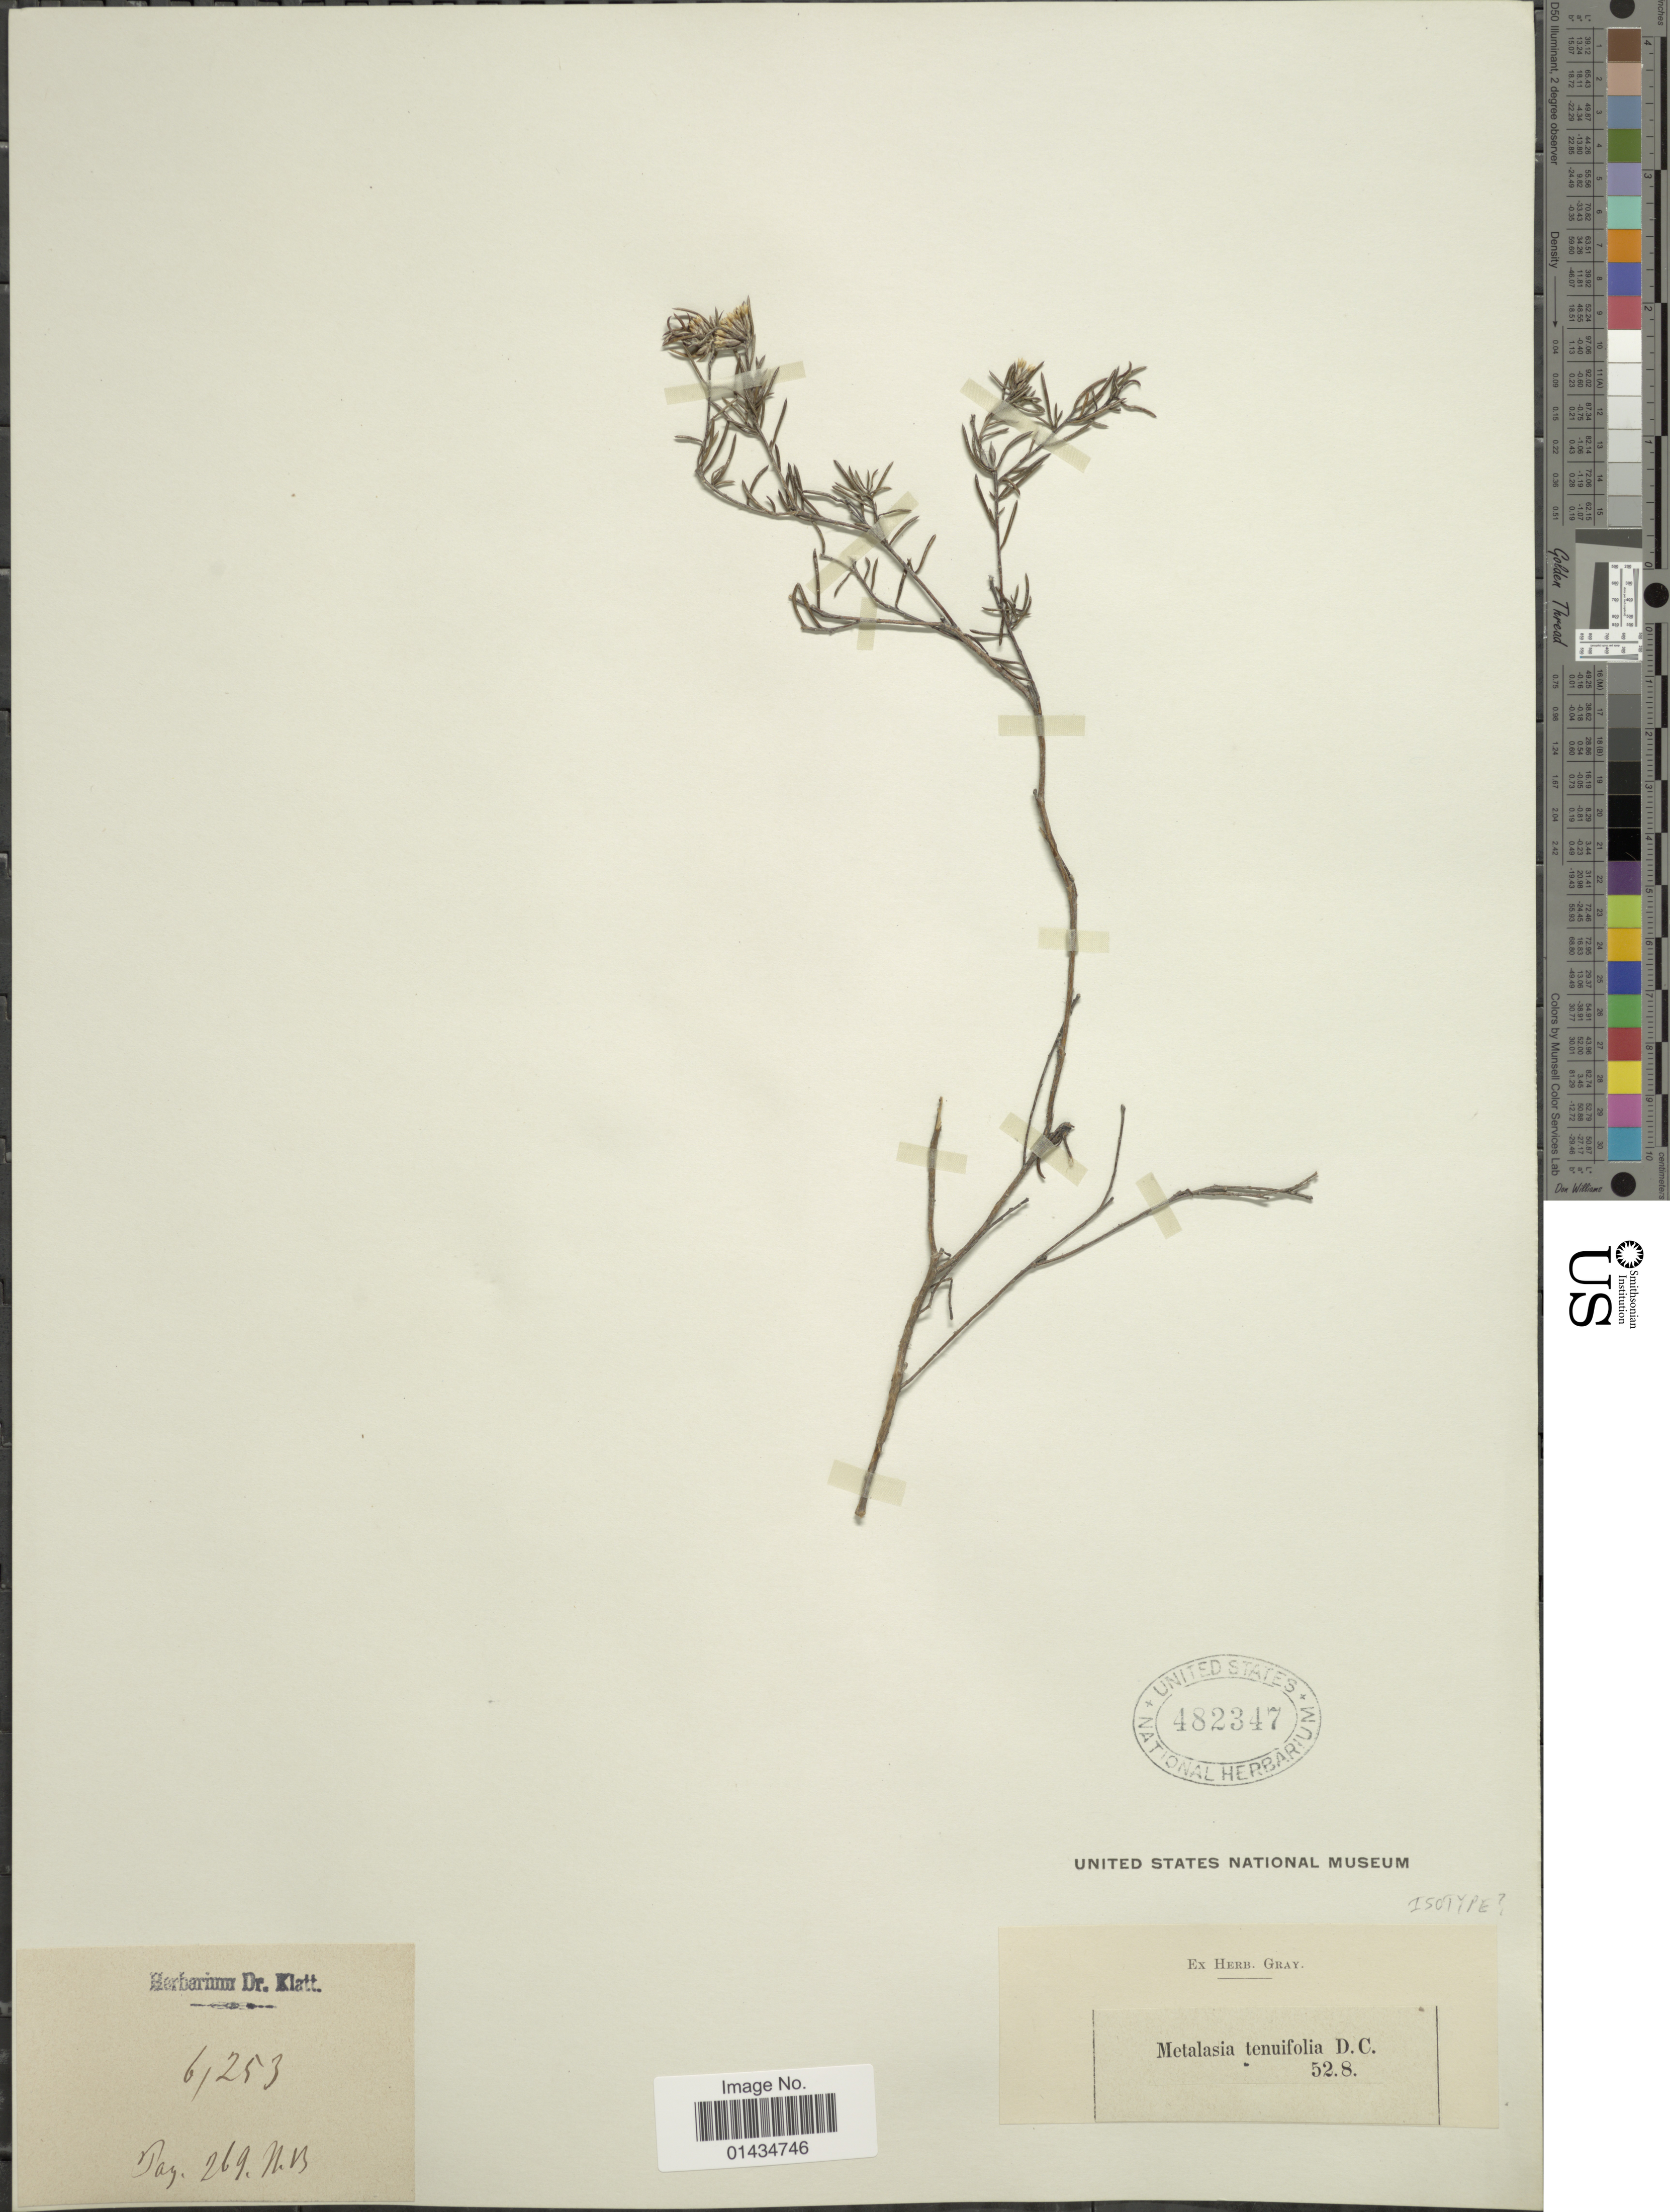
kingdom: Plantae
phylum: Tracheophyta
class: Magnoliopsida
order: Asterales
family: Asteraceae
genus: Metalasia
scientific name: Metalasia tenuifolia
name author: DC.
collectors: ex herb. Gray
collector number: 6253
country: South Africa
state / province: Western Cape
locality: Taq. 269 [unsure placement]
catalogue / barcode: US 482347